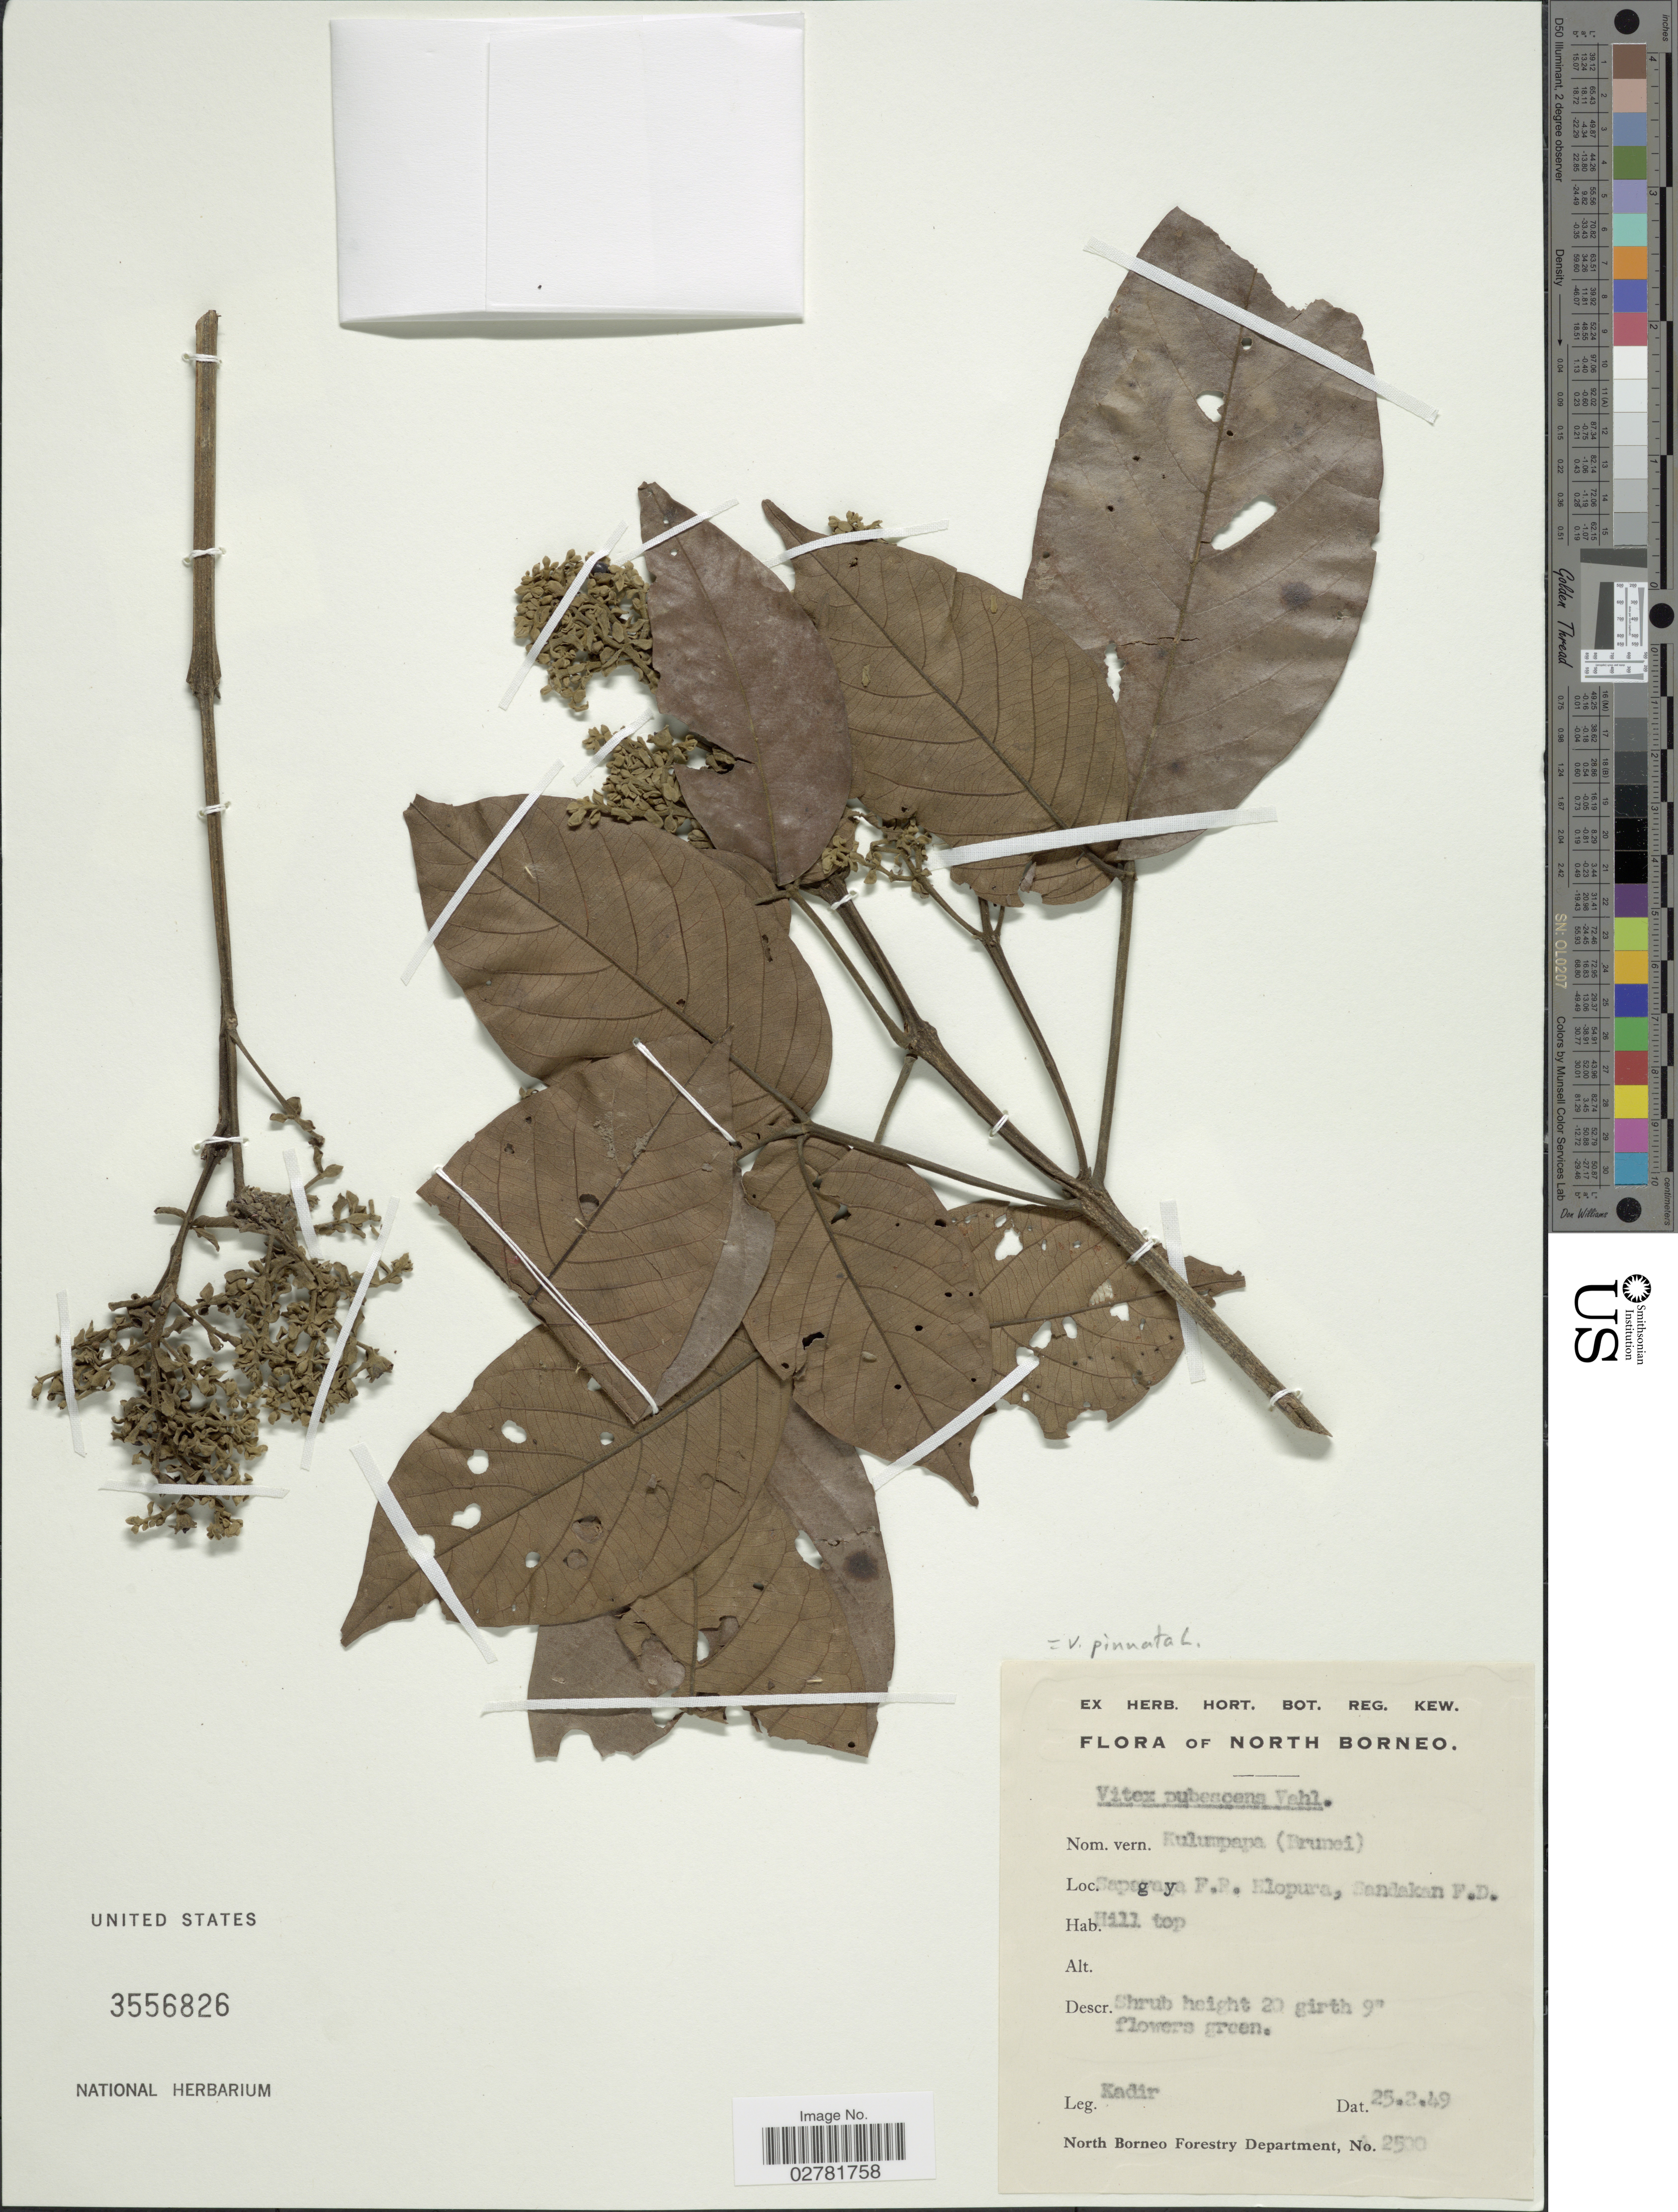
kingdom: Plantae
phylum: Tracheophyta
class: Magnoliopsida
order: Lamiales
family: Lamiaceae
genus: Vitex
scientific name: Vitex pubescens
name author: Vahl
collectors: -. Kadir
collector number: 2500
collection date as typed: Transcribed d/m/y: 25/2/49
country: Malaysia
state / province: Sabah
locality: North Borneo. Sapagaya F.P. Elopura, Sandakan F.D.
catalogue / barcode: US 3556826